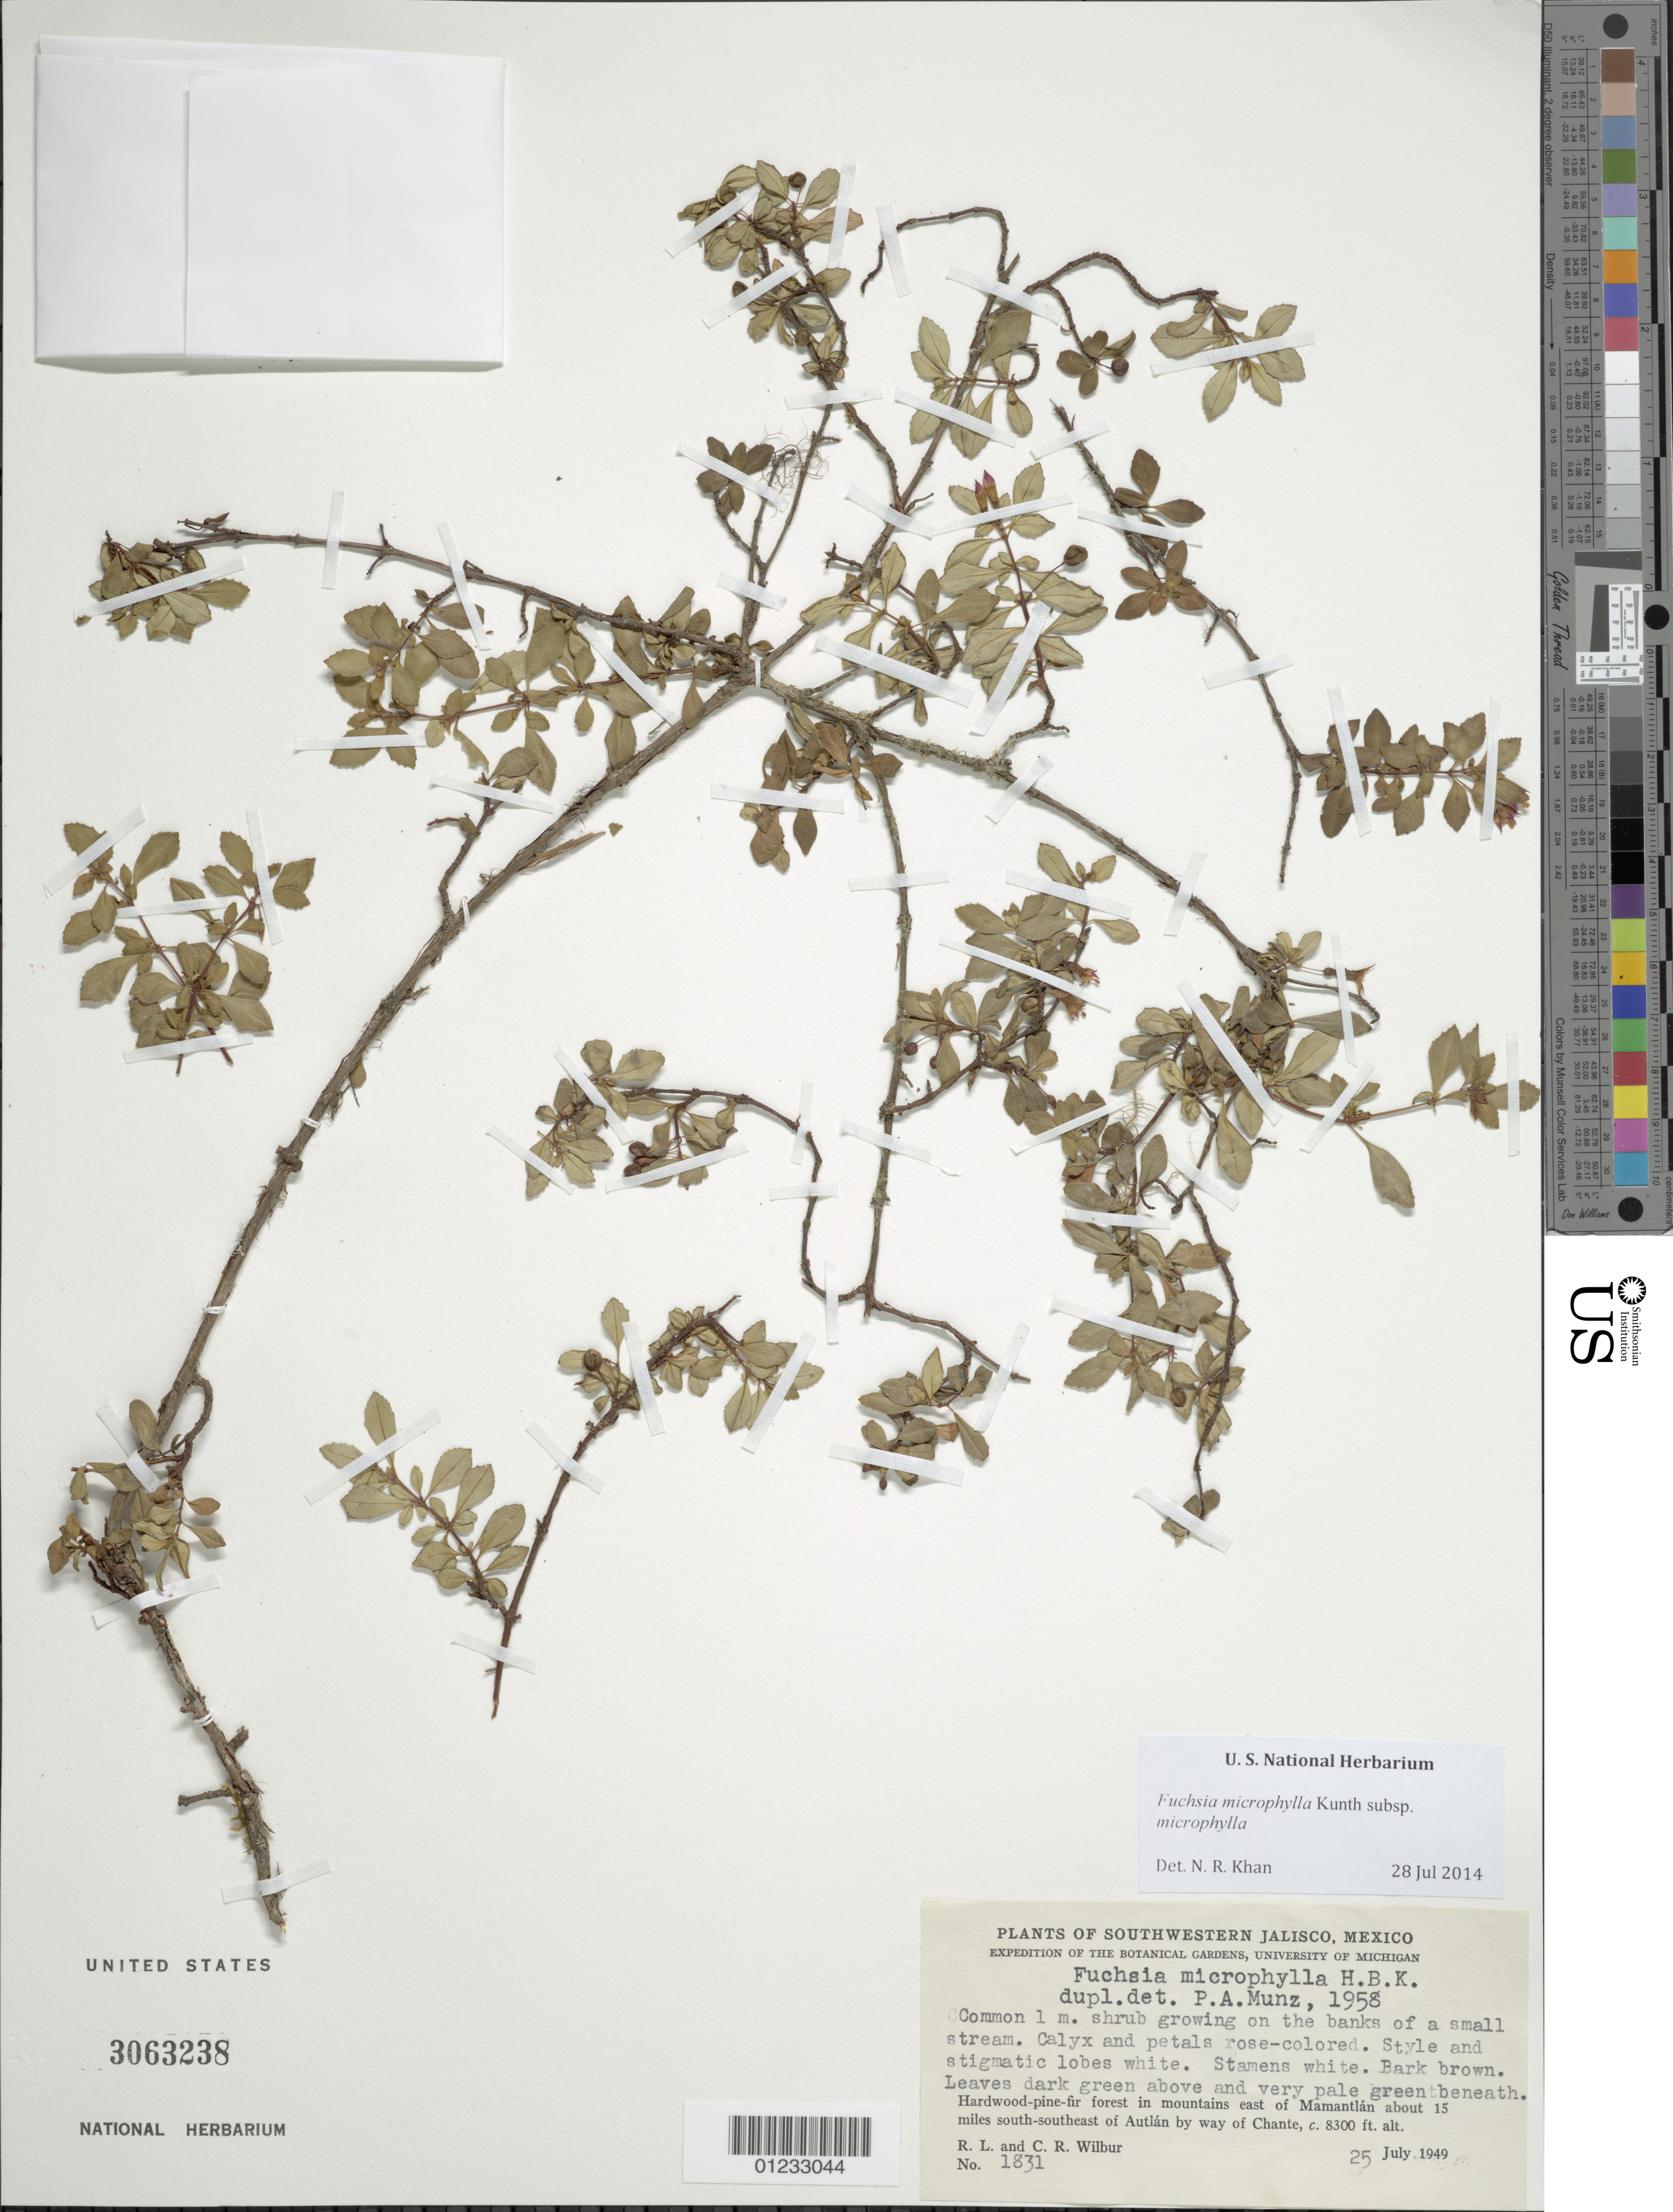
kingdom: Plantae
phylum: Tracheophyta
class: Magnoliopsida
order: Myrtales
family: Onagraceae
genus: Fuchsia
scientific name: Fuchsia microphylla subsp. microphylla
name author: Kunth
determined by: Khan, Nancy, (BOT), Smithsonian Institution - National Museum of Natural History (UNITED STATES)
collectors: R. L. Wilbur & C. Wilbur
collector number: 1831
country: Mexico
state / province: Jalisco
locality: In moutains east of Mamantlan, about 15 miles SSE of Autlan by way of Chante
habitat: On the banks of a small stream in a hardwood-pine-fir forest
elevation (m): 2530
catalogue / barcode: US 3063238